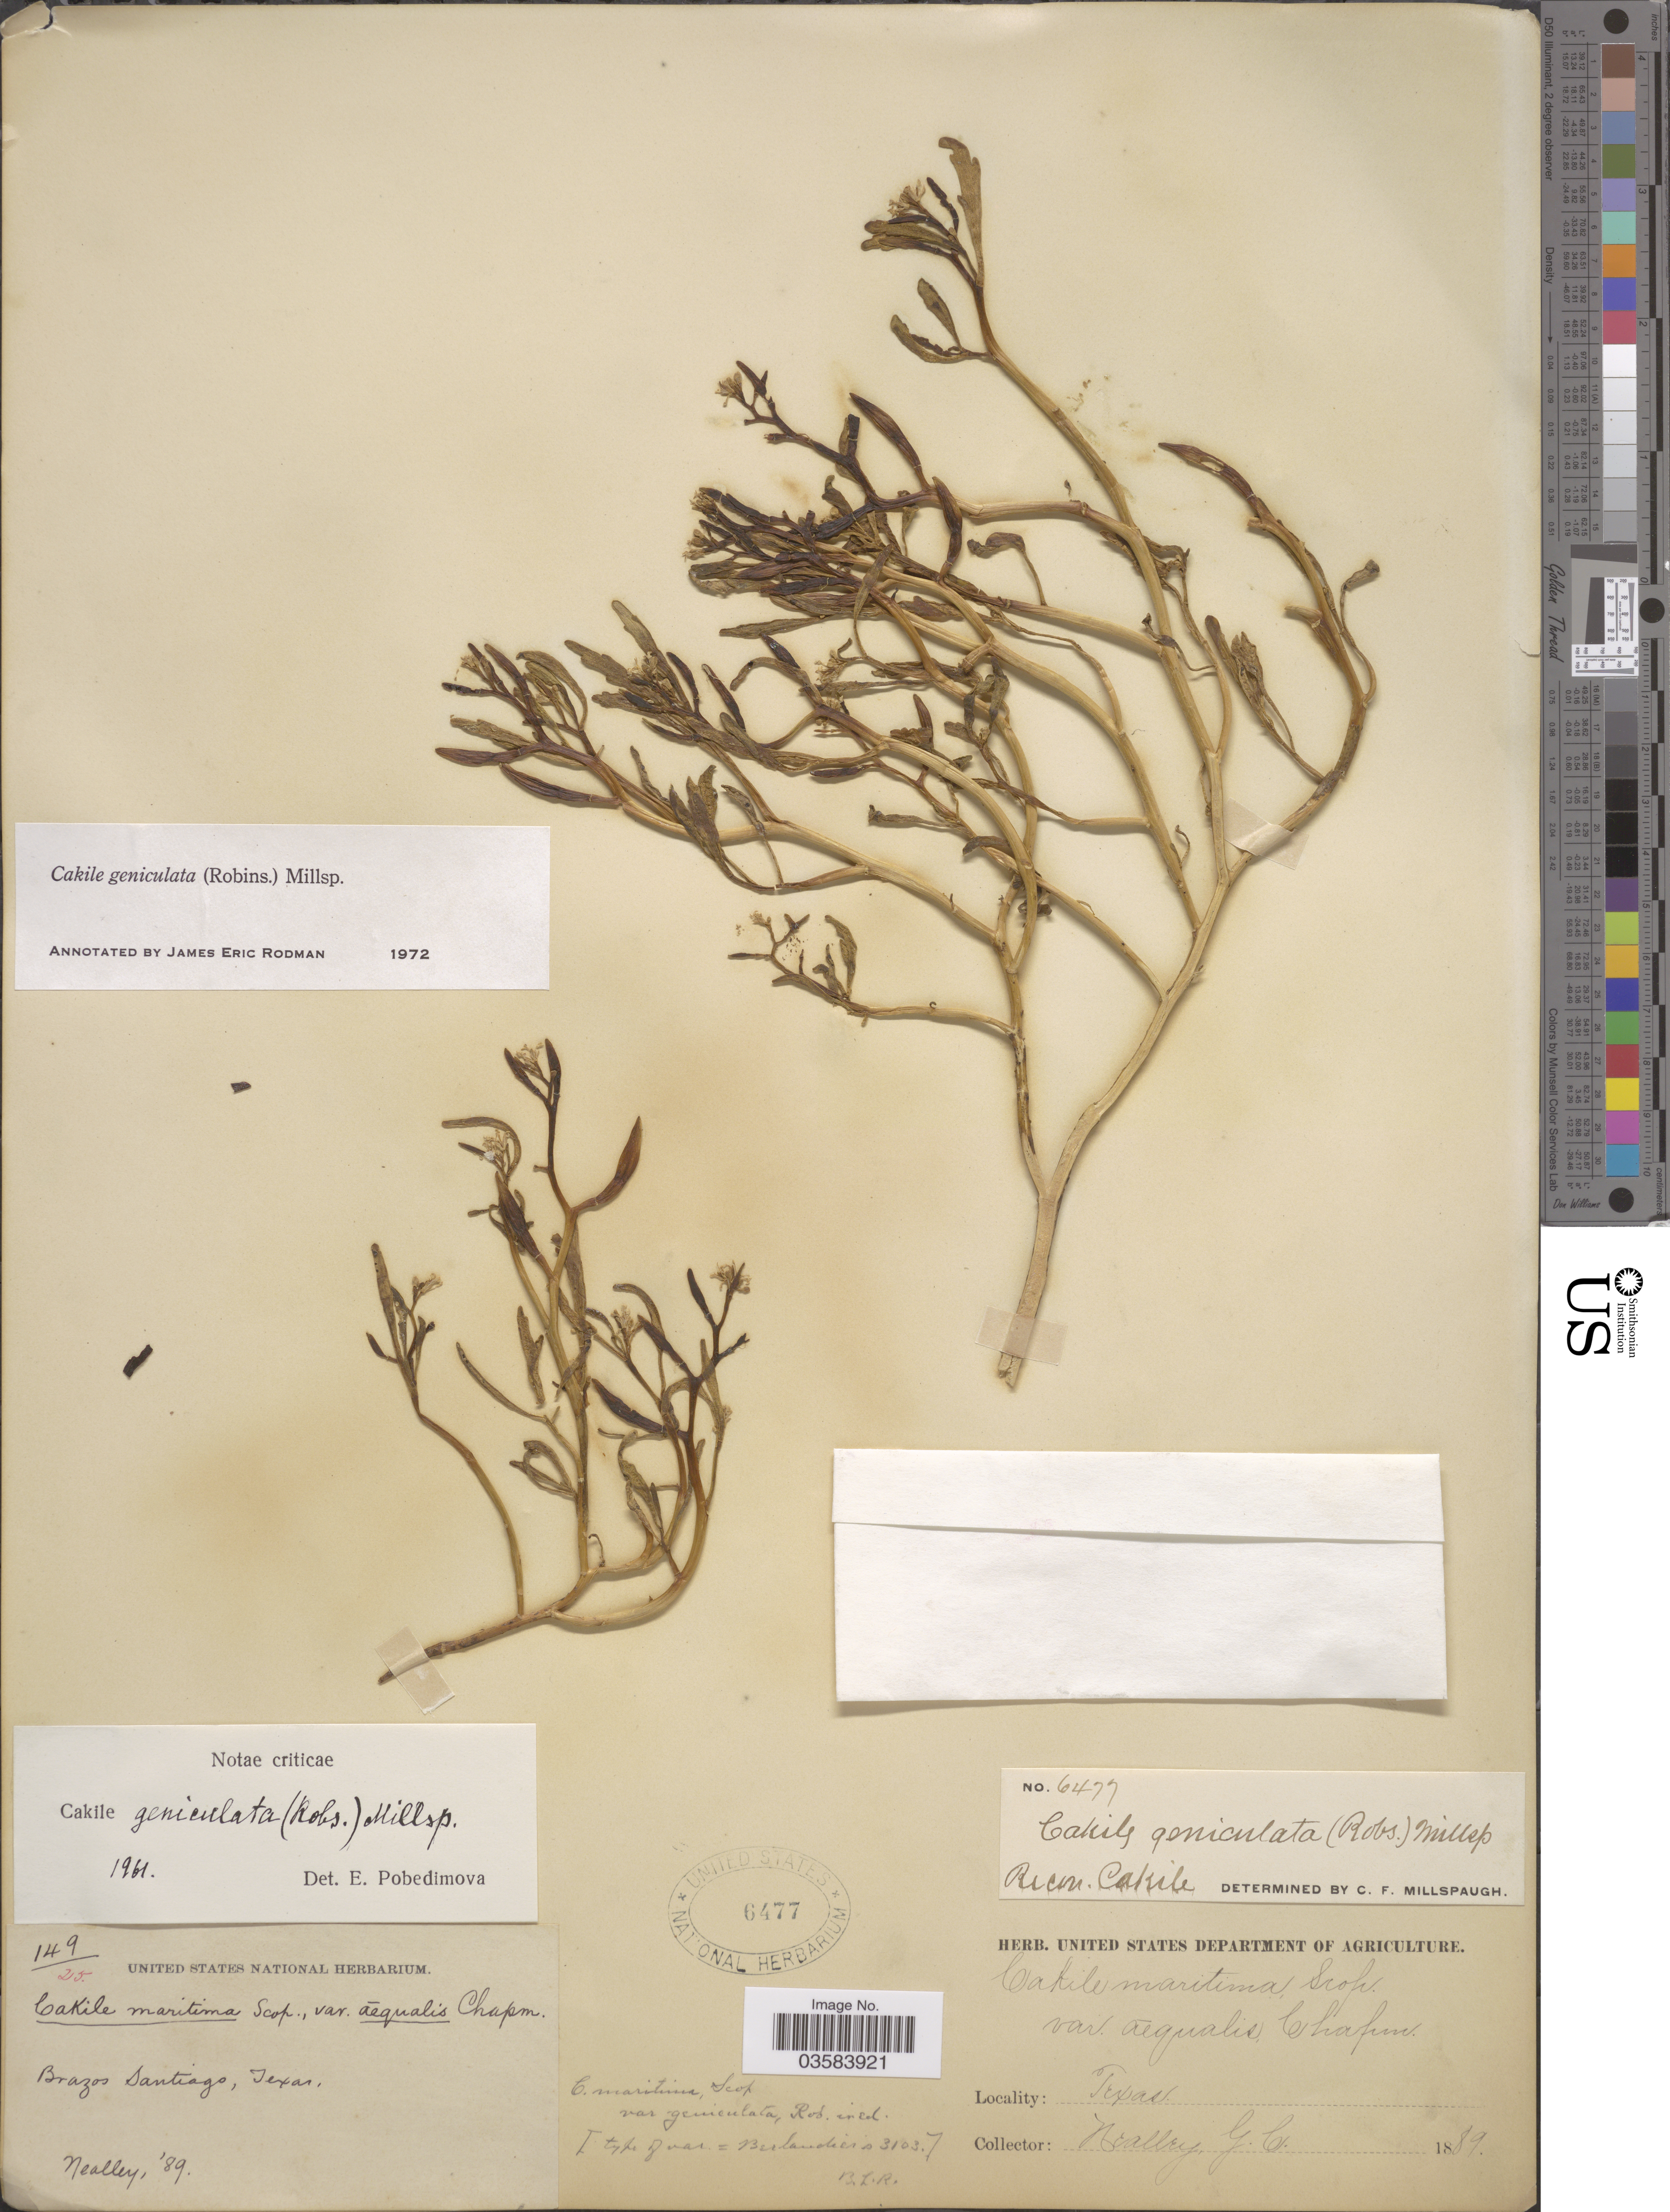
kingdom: Plantae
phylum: Tracheophyta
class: Magnoliopsida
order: Brassicales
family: Brassicaceae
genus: Cakile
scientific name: Cakile geniculata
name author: (B.L. Rob.) Millsp.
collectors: G. C. Nealley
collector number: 149/215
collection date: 1889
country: United States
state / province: Texas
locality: Brazos Santiago.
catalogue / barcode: US 6477